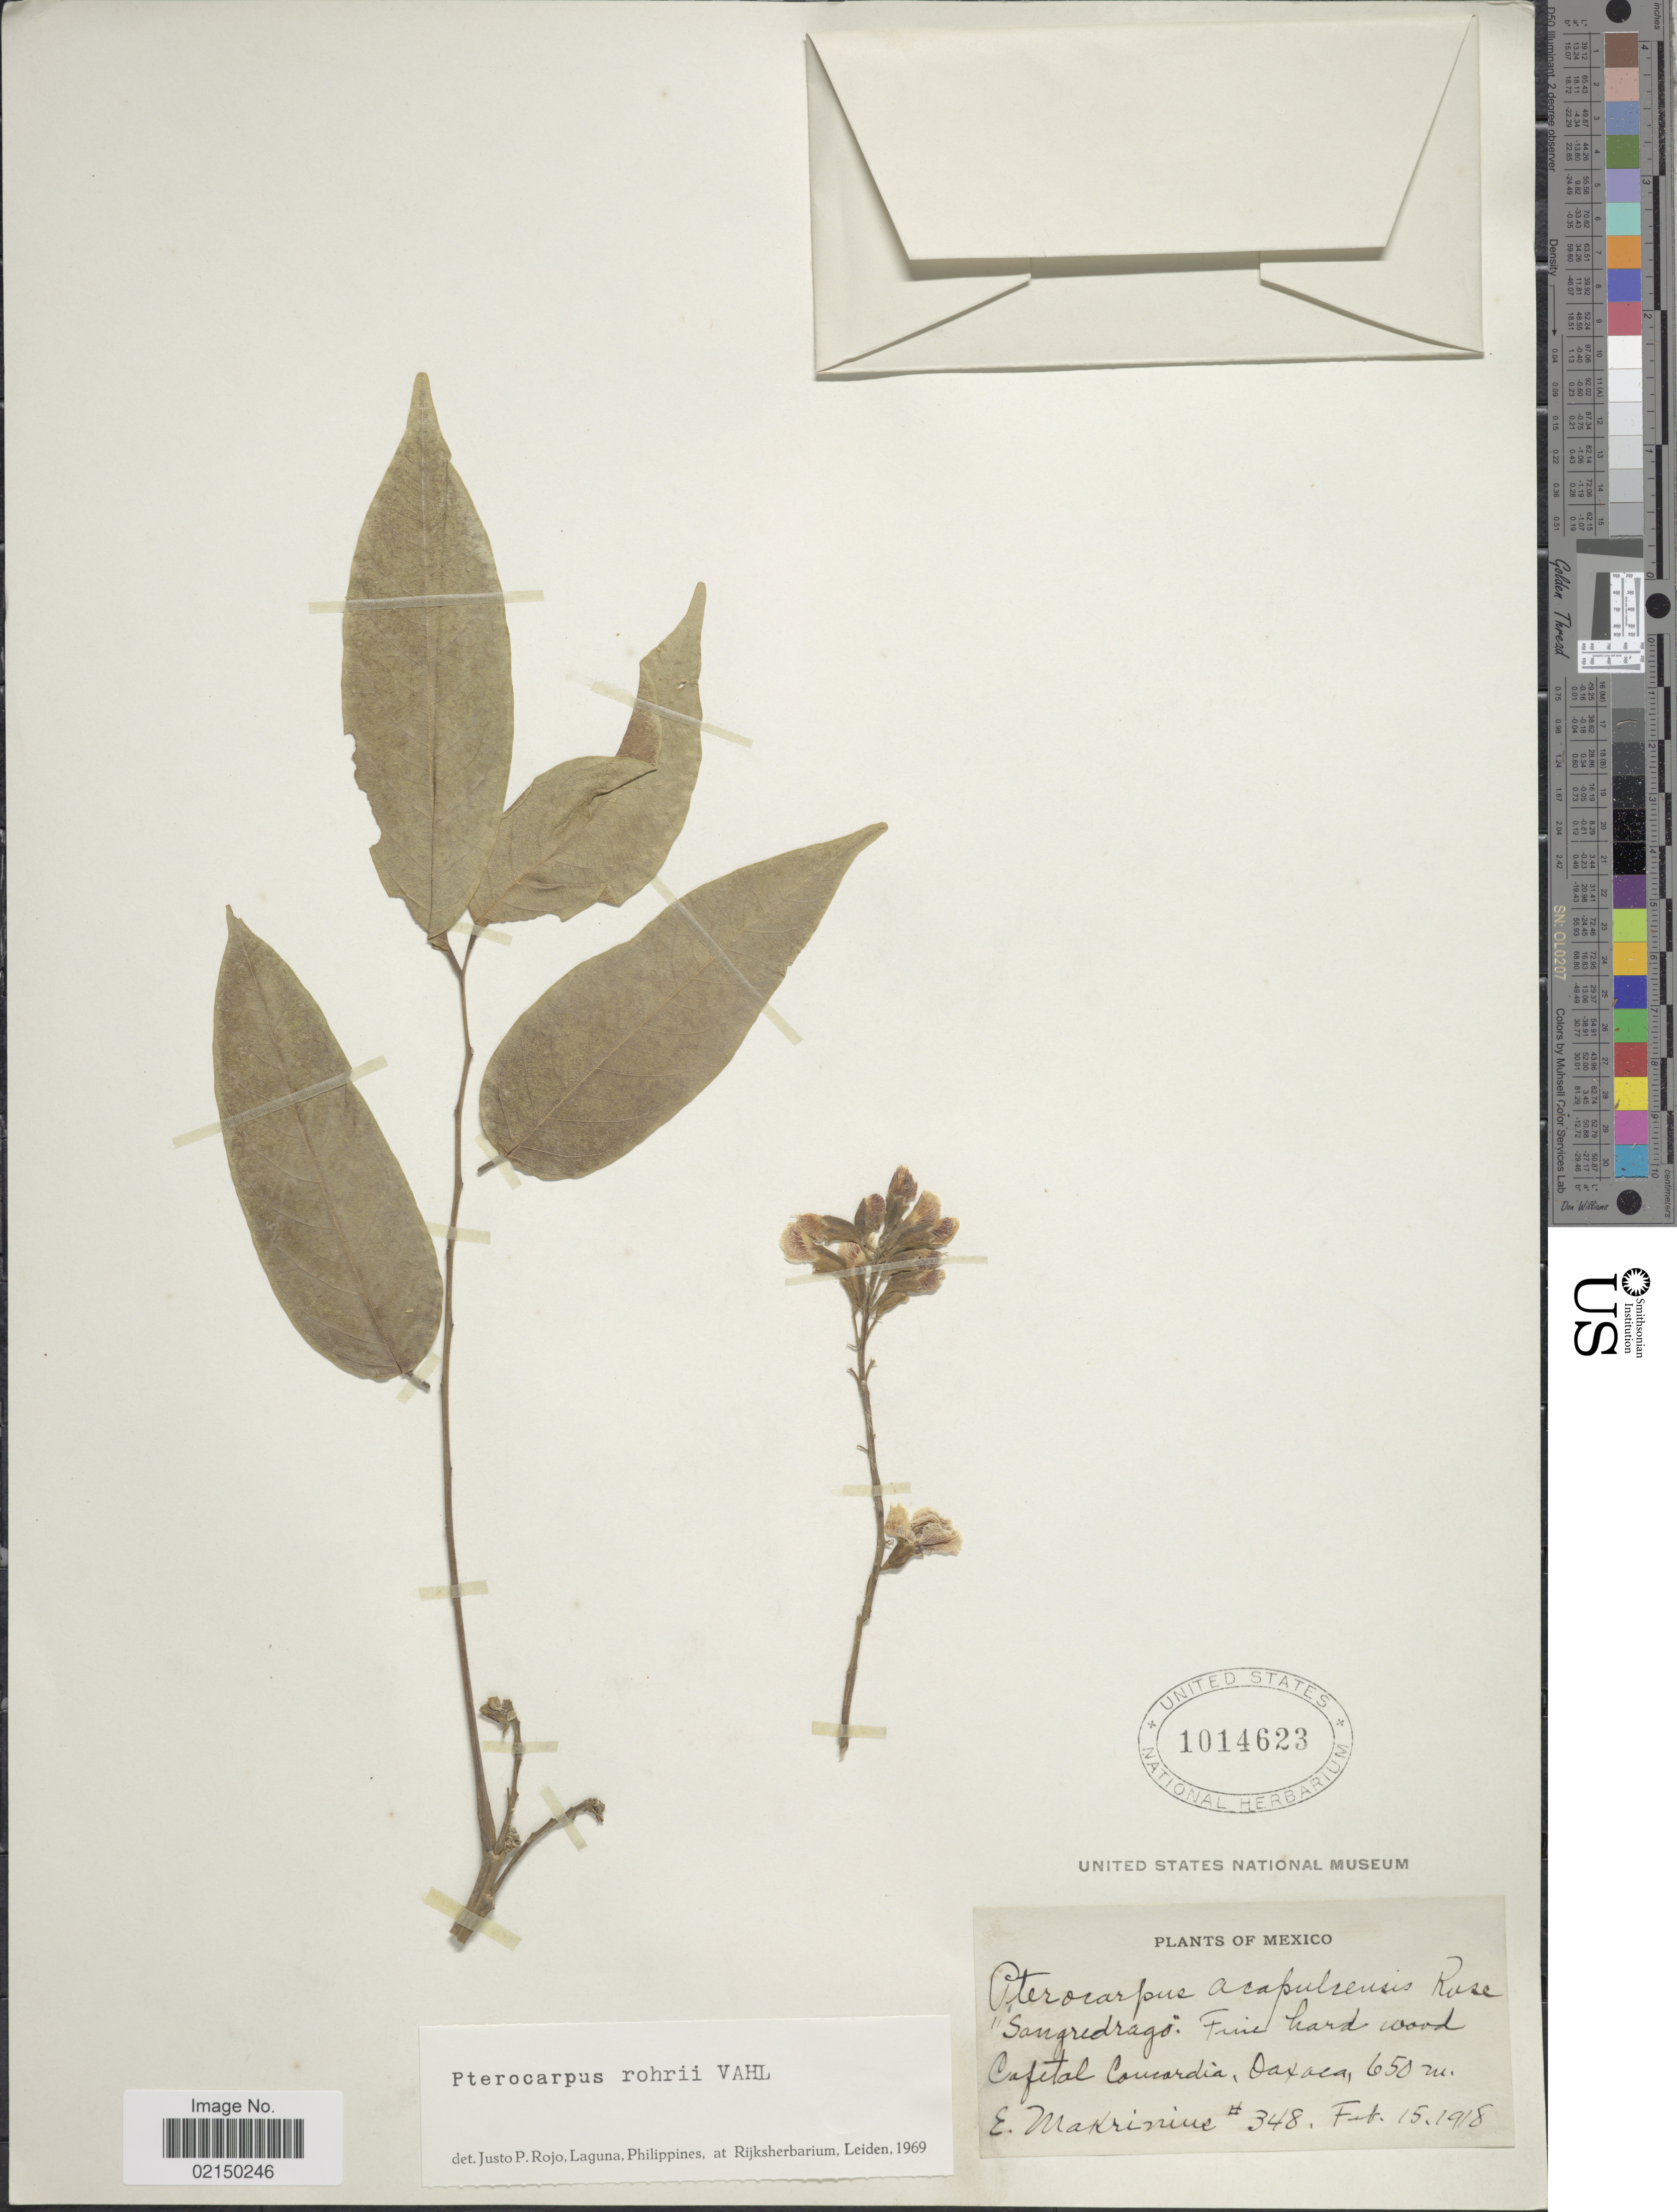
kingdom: Plantae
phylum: Tracheophyta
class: Magnoliopsida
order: Fabales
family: Fabaceae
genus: Pterocarpus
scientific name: Pterocarpus rohrii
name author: Vahl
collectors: E. Makrinius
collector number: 348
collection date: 1918-02-15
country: Mexico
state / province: Oaxaca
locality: Cafetal Concordia.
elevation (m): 650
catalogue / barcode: US 1014623